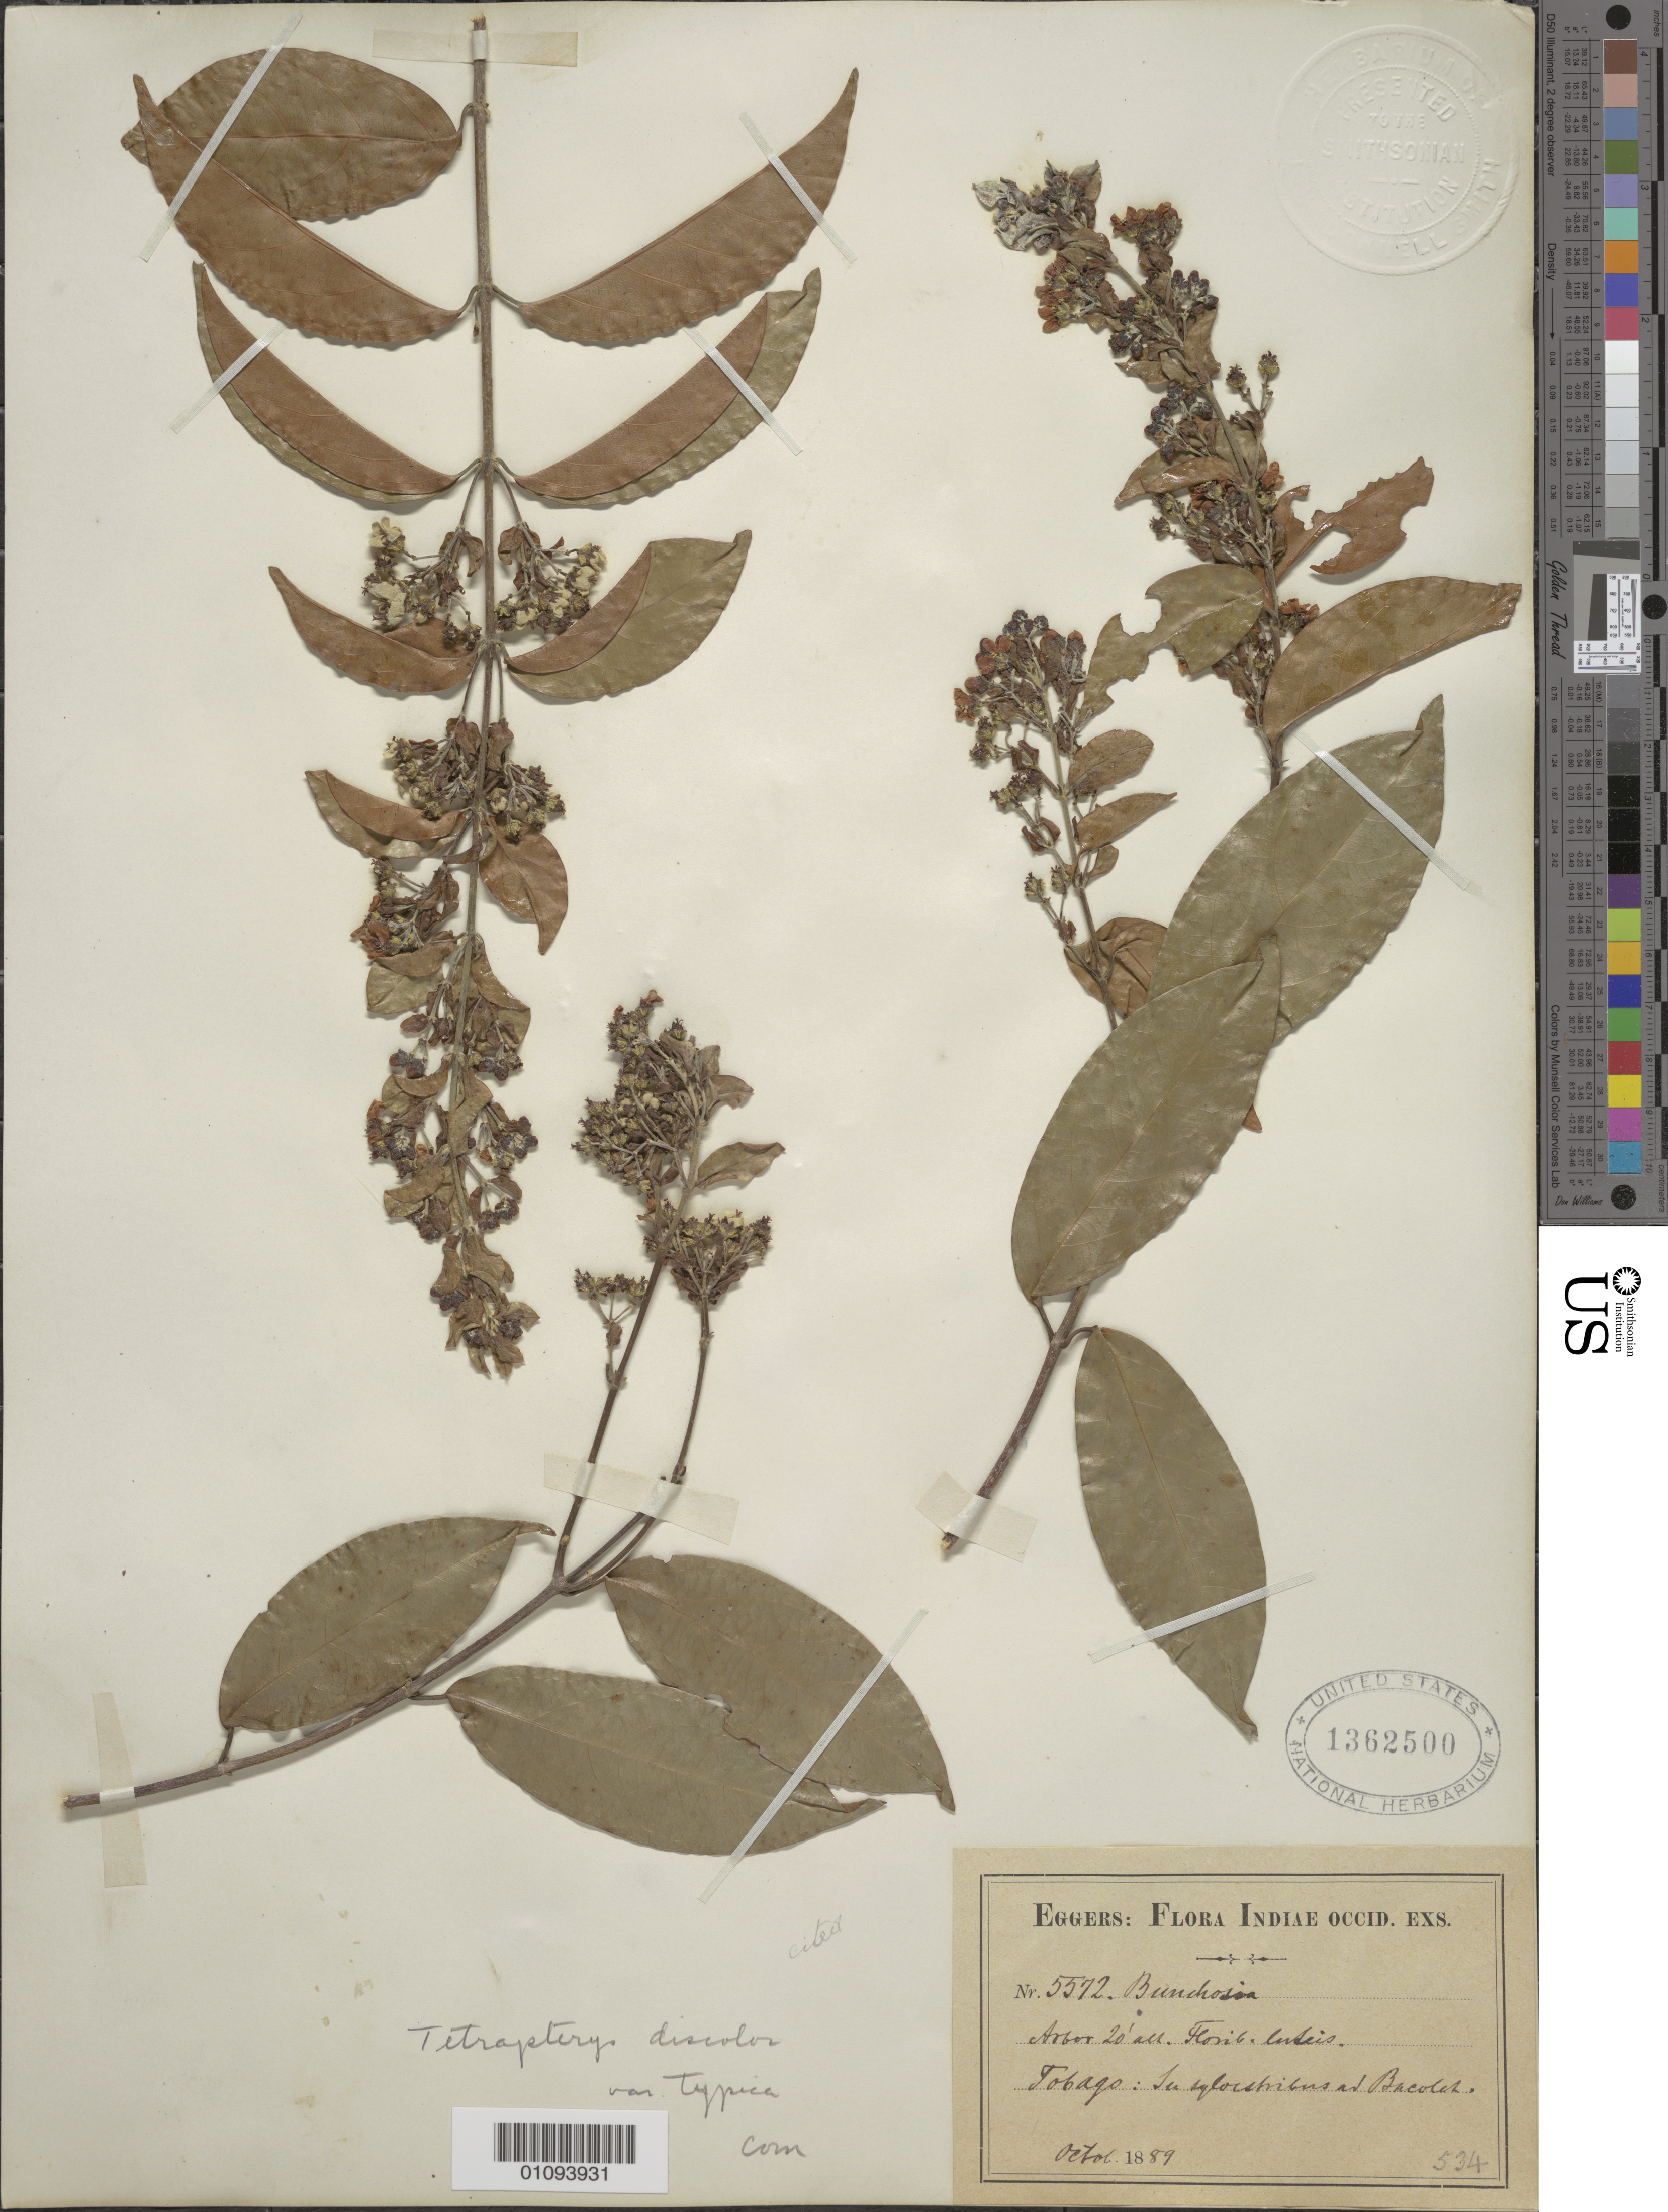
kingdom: Plantae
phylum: Tracheophyta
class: Magnoliopsida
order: Malpighiales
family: Malpighiaceae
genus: Tetrapterys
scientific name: Tetrapterys discolor var. typica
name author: Nied.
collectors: H. F. A. von Eggers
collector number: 5572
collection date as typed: Oct 1899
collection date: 1899-10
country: Trinidad and Tobago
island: Tobago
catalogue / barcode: US 1362500